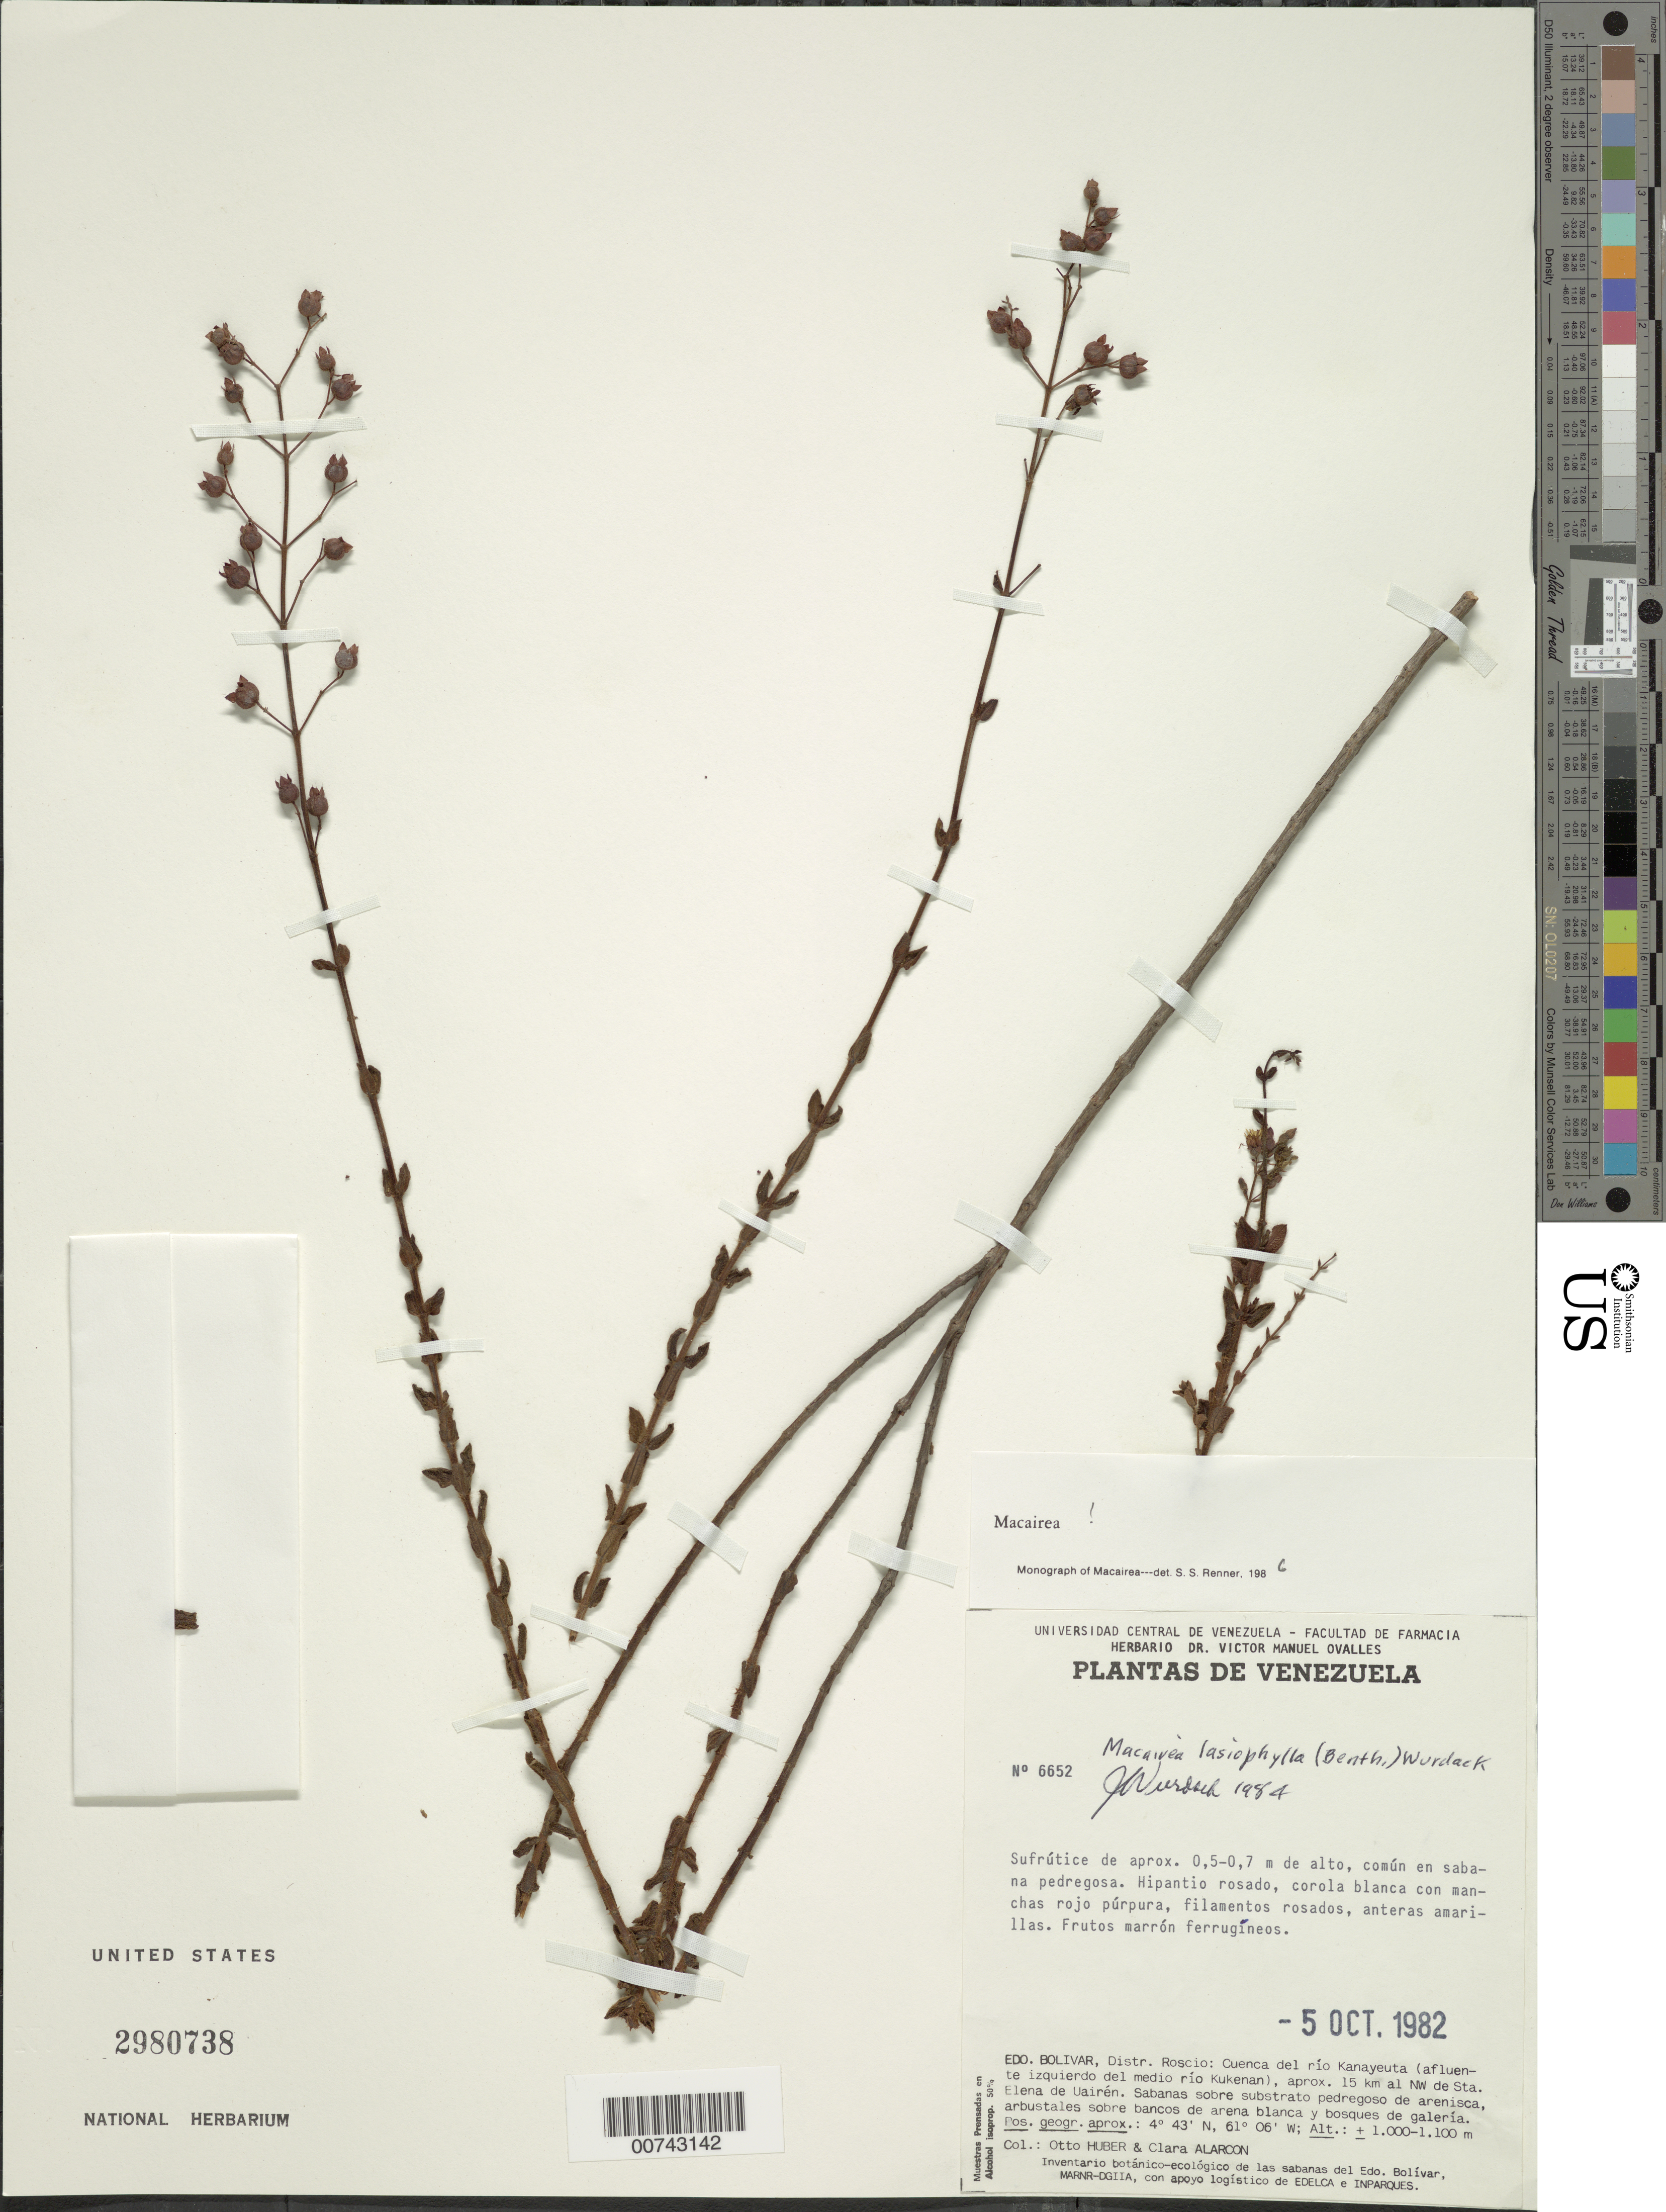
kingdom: Plantae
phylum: Tracheophyta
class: Magnoliopsida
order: Myrtales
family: Melastomataceae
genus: Macairea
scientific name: Macairea lasiophylla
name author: (Benth.) Wurdack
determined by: Wurdack, John J., (US), US (UNITED STATES)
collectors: O. Huber & C. Alarcon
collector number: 6652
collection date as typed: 5-Oct-82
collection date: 1982-10-05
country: Venezuela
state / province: Bolívar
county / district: Roscio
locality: Cuenca del Río Kanayeuta (afl izquierdo del medio Río Kukenan) aprox 15 km al NW de Sta. Elena de Uairen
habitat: Sabanas sobre substrato pedregoso de arenisca, arbustales sobre bancos de arena blanca y bosques de galeria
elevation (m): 1000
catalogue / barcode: US 2980738